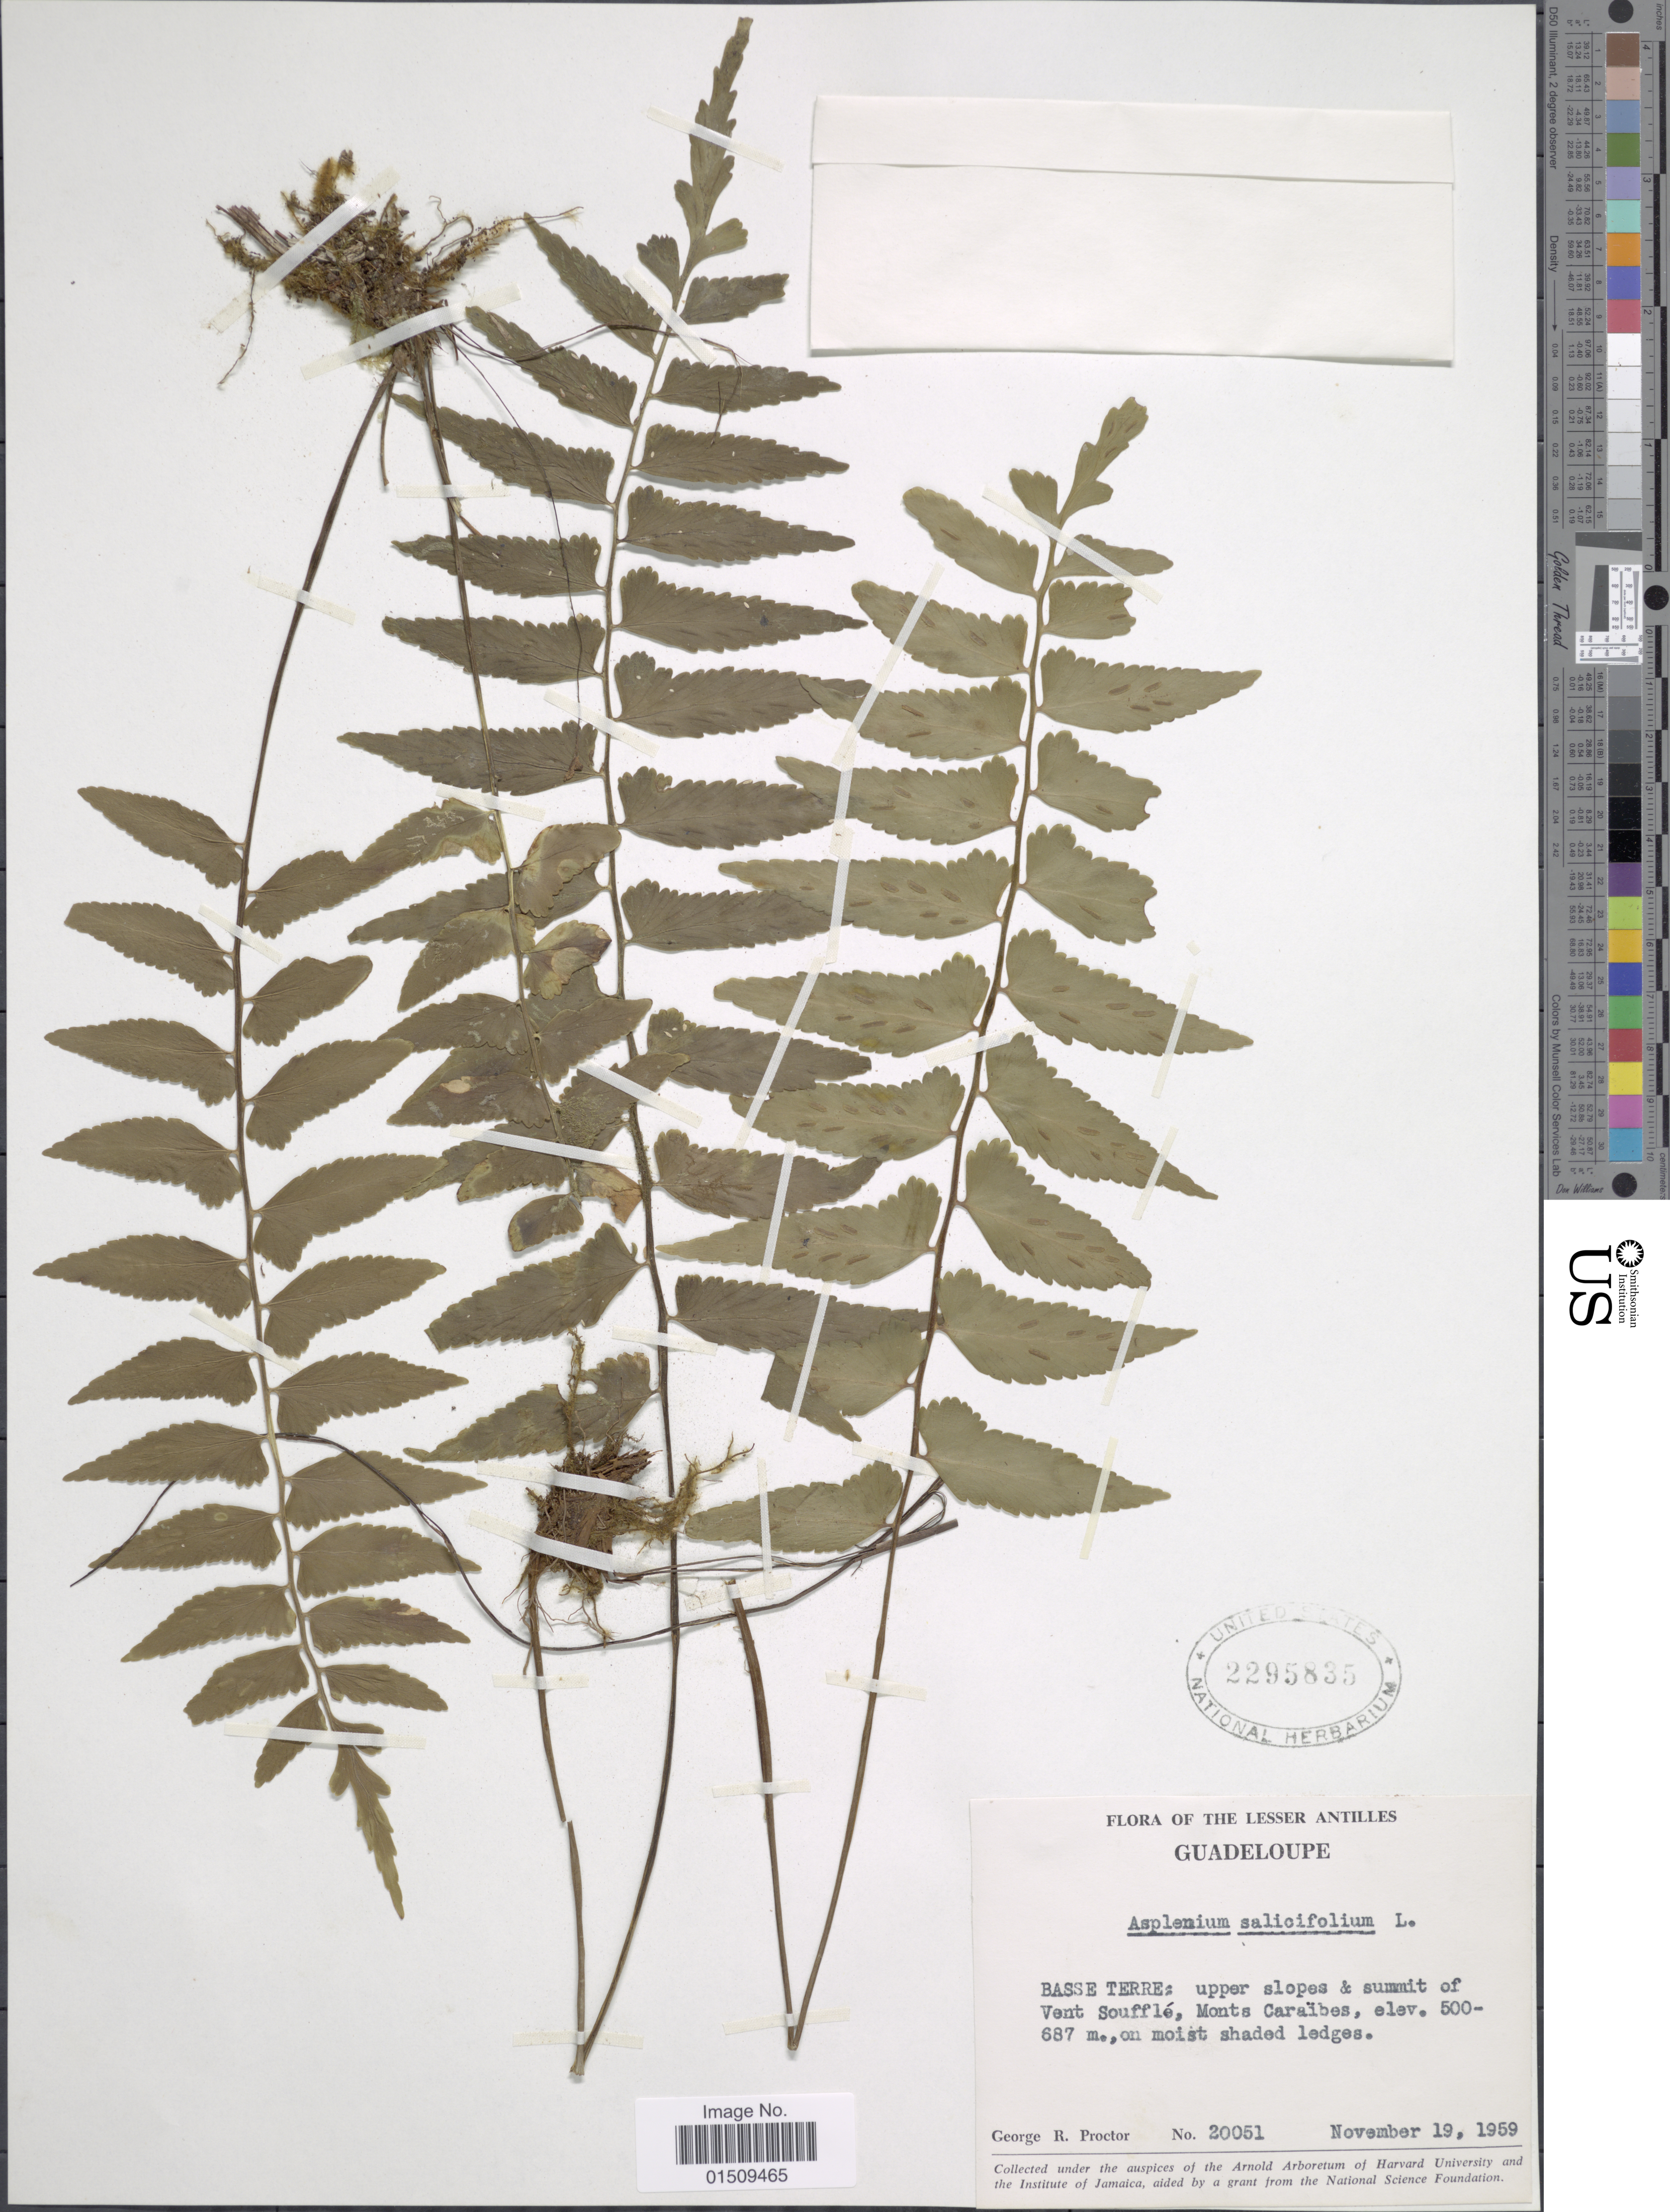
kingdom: Plantae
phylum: Tracheophyta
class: Polypodiopsida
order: Polypodiales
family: Aspleniaceae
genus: Asplenium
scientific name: Asplenium salicifolium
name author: L.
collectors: G. R. Proctor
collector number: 20051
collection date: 1959-11-19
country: Guadeloupe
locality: The Lesser Antilles, Basse Terre: upper slopes & summit of Vent Soufflé, Monts Caraibes,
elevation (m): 500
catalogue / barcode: US 2295835